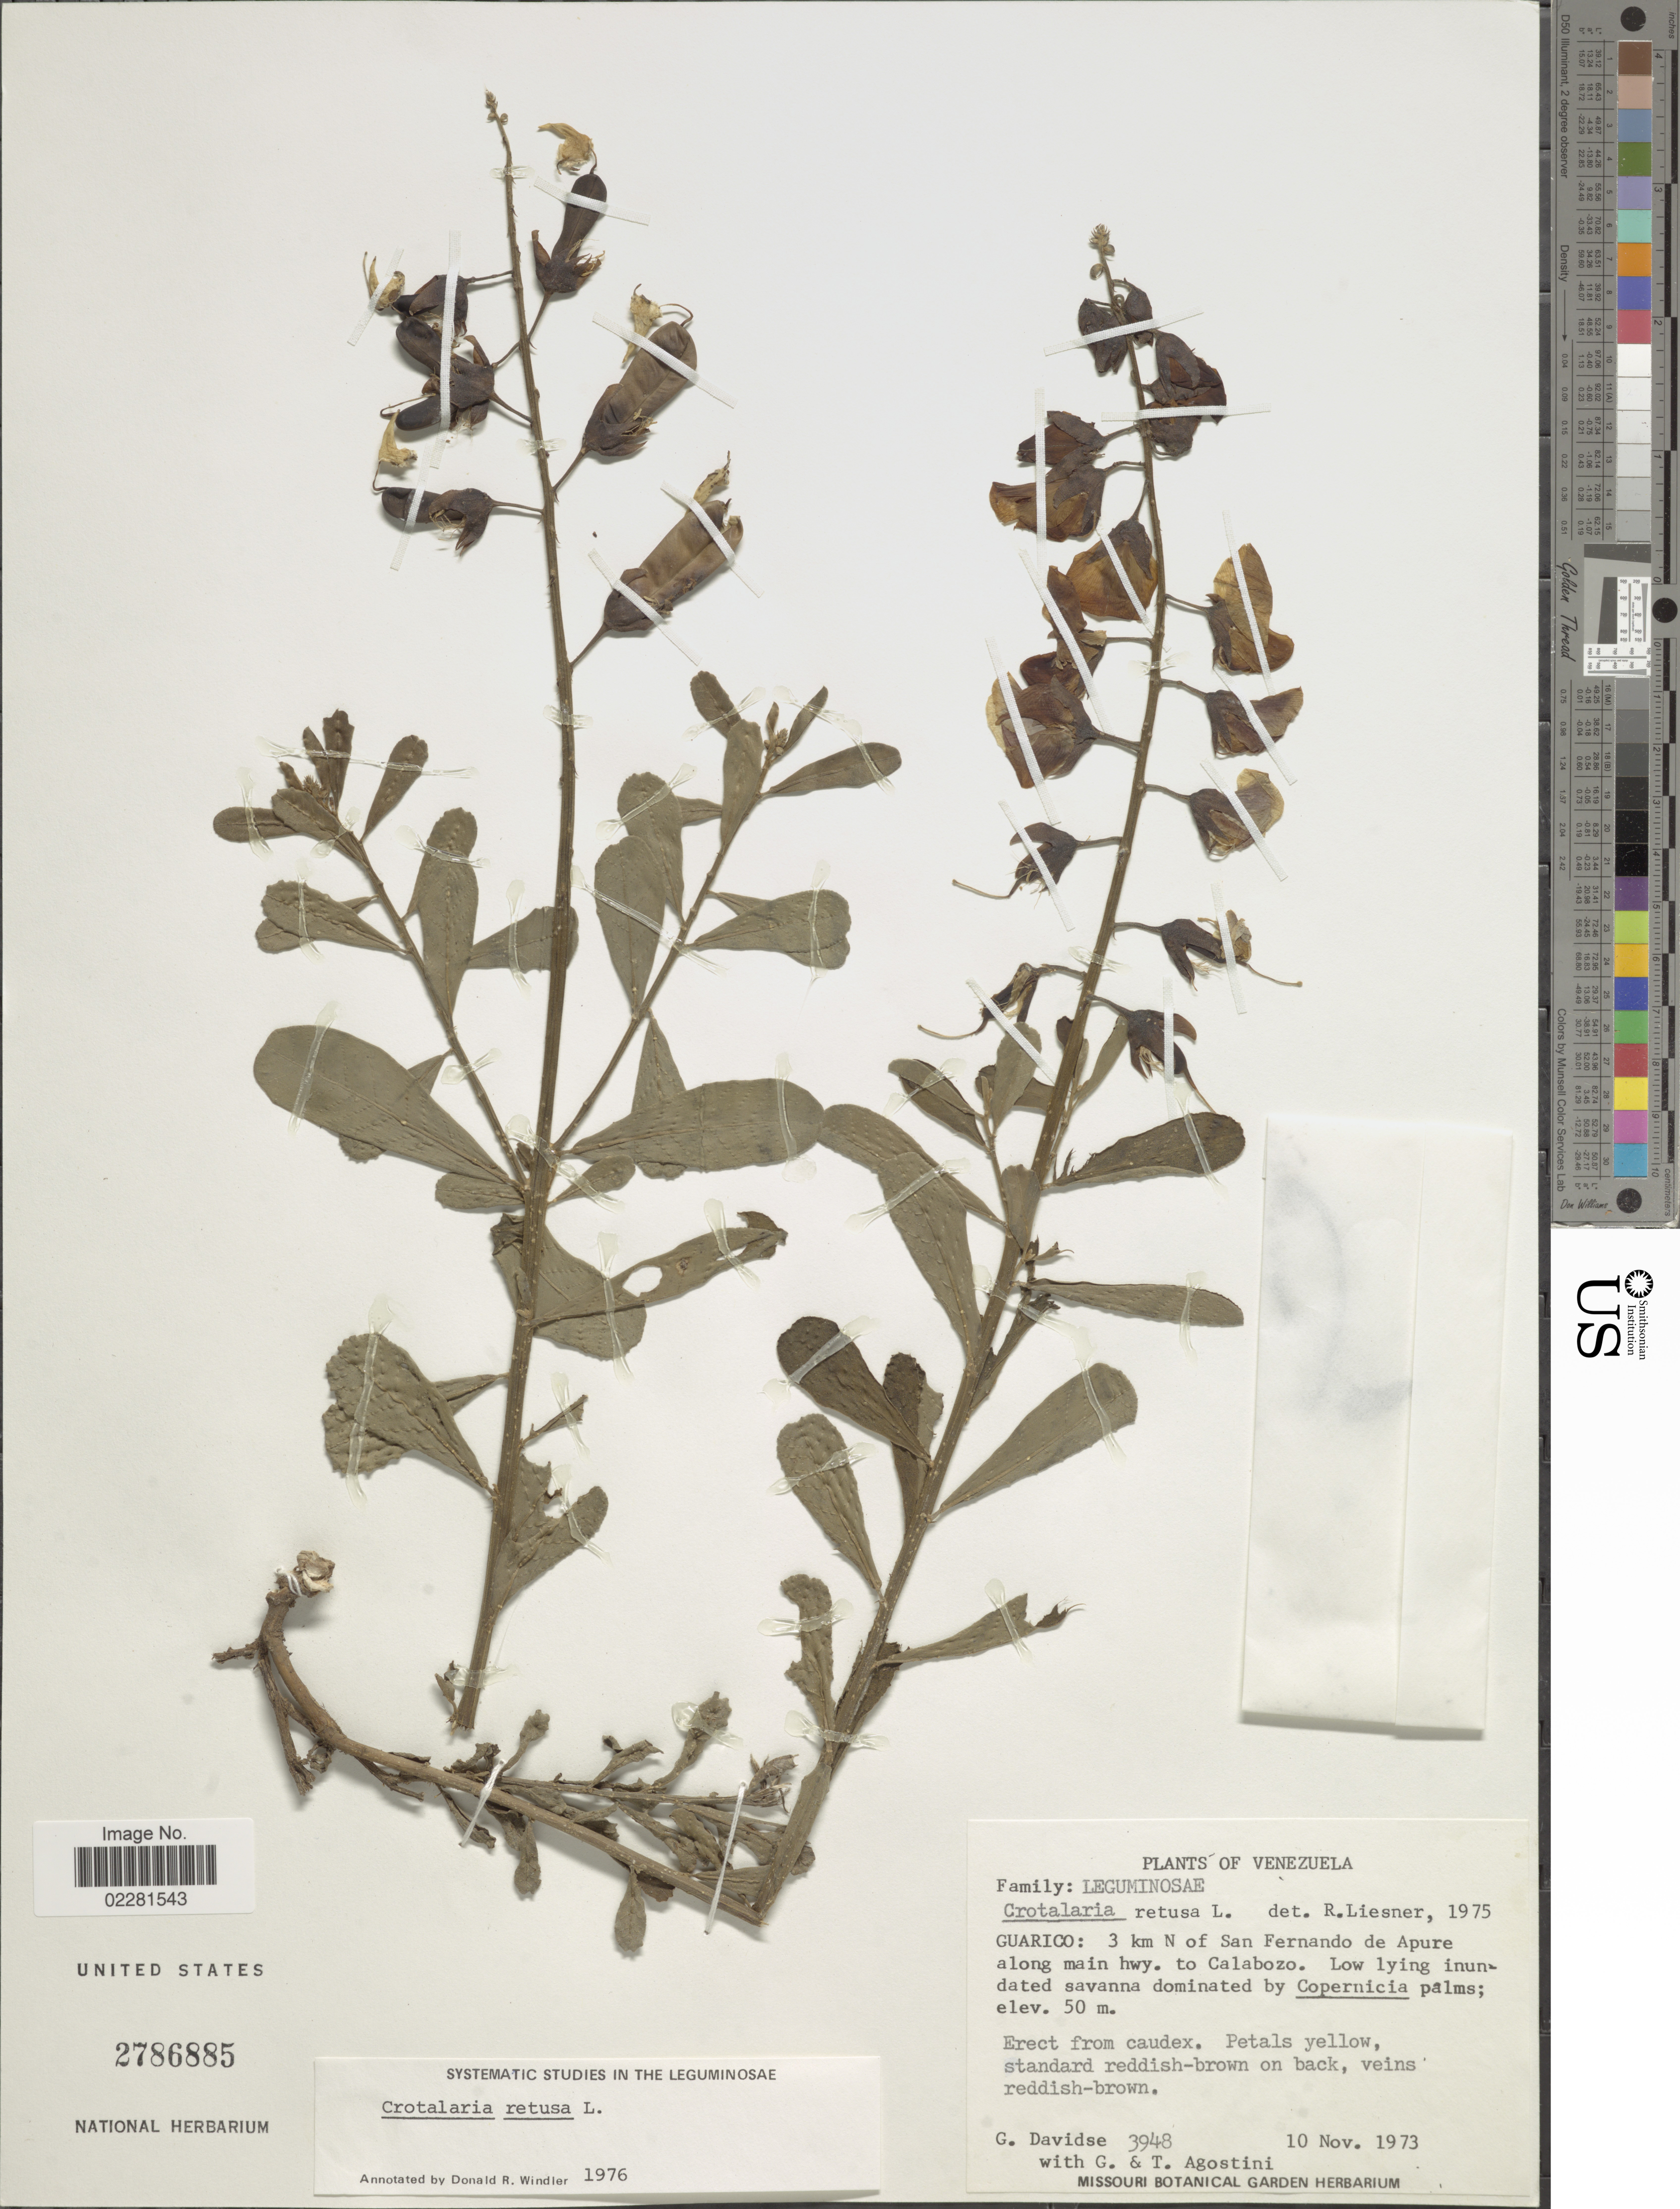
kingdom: Plantae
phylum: Tracheophyta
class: Magnoliopsida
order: Fabales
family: Fabaceae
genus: Crotalaria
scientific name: Crotalaria retusa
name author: L.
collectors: G. Davidse, G. Agostini & T. Agostini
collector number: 3948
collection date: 1973-11-10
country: Venezuela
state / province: Guárico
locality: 3 km N of San Fernando de Apure along main hwy. to Calabozo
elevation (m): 50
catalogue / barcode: US 2786885